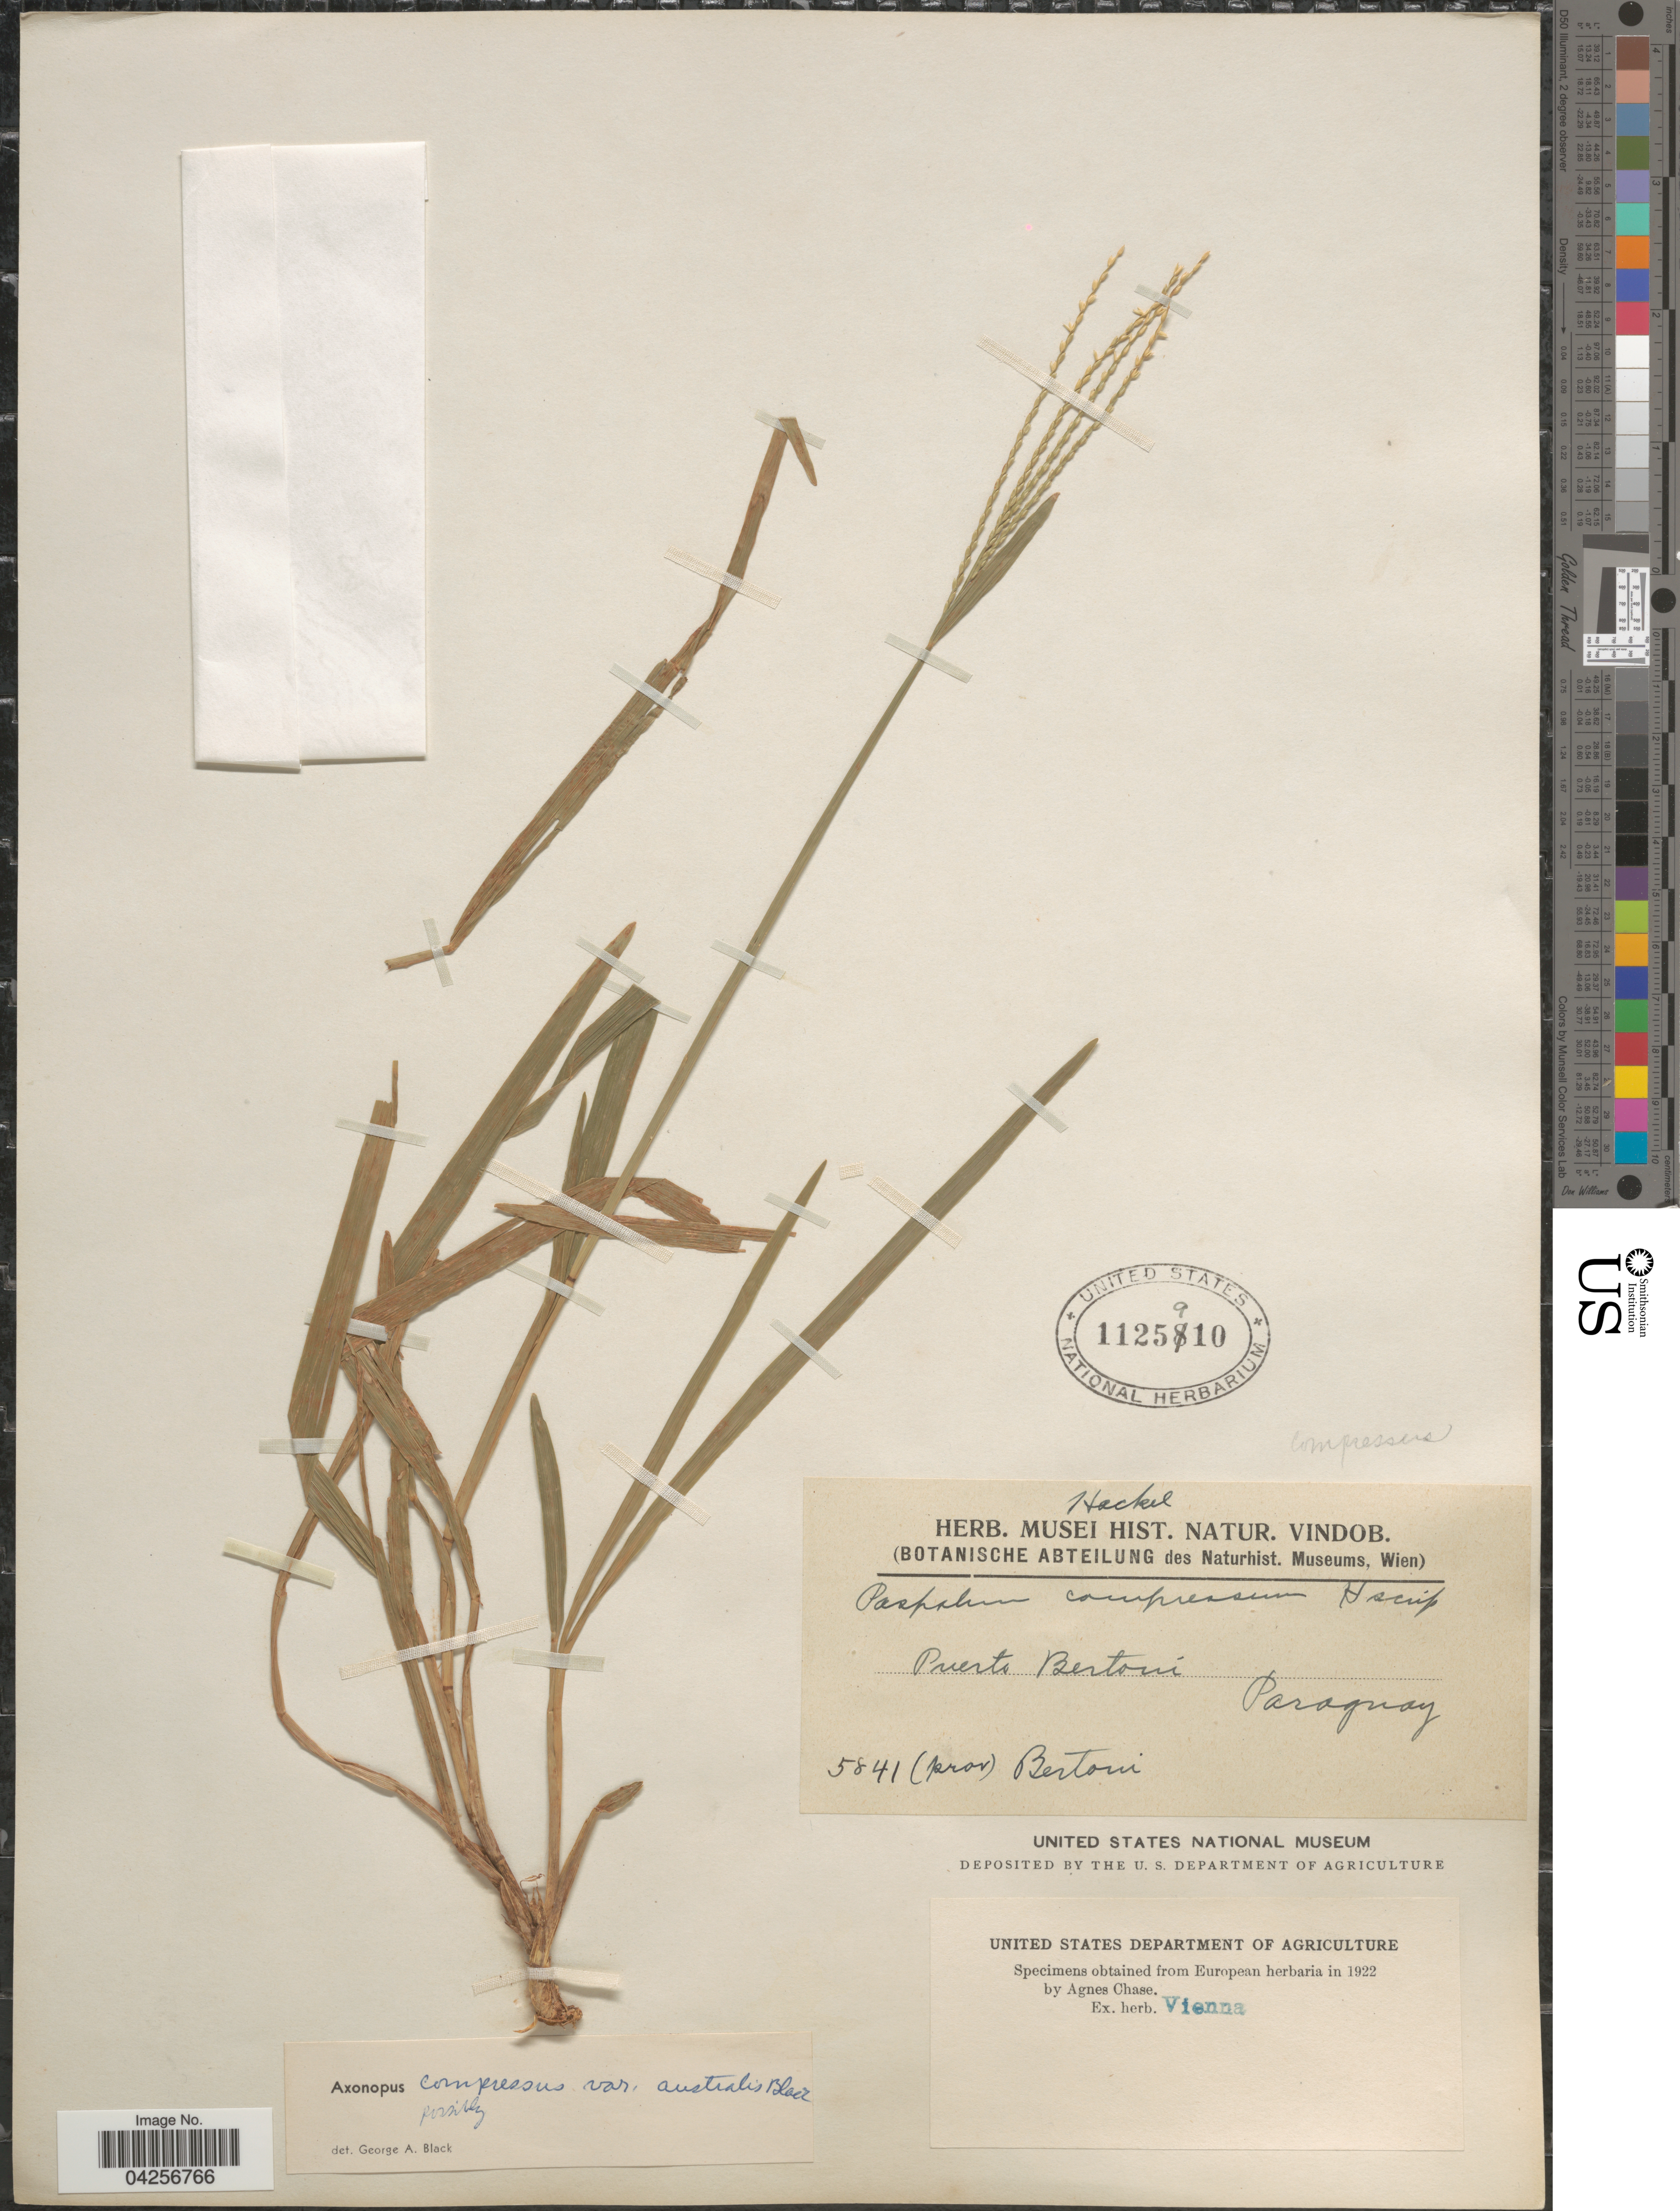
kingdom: Plantae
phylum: Tracheophyta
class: Liliopsida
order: Poales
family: Poaceae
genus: Axonopus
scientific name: Axonopus compressus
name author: (Sw.) P. Beauv.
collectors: -- Bertoni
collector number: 5841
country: Paraguay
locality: Puerto Bertoni.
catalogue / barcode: US 1125910